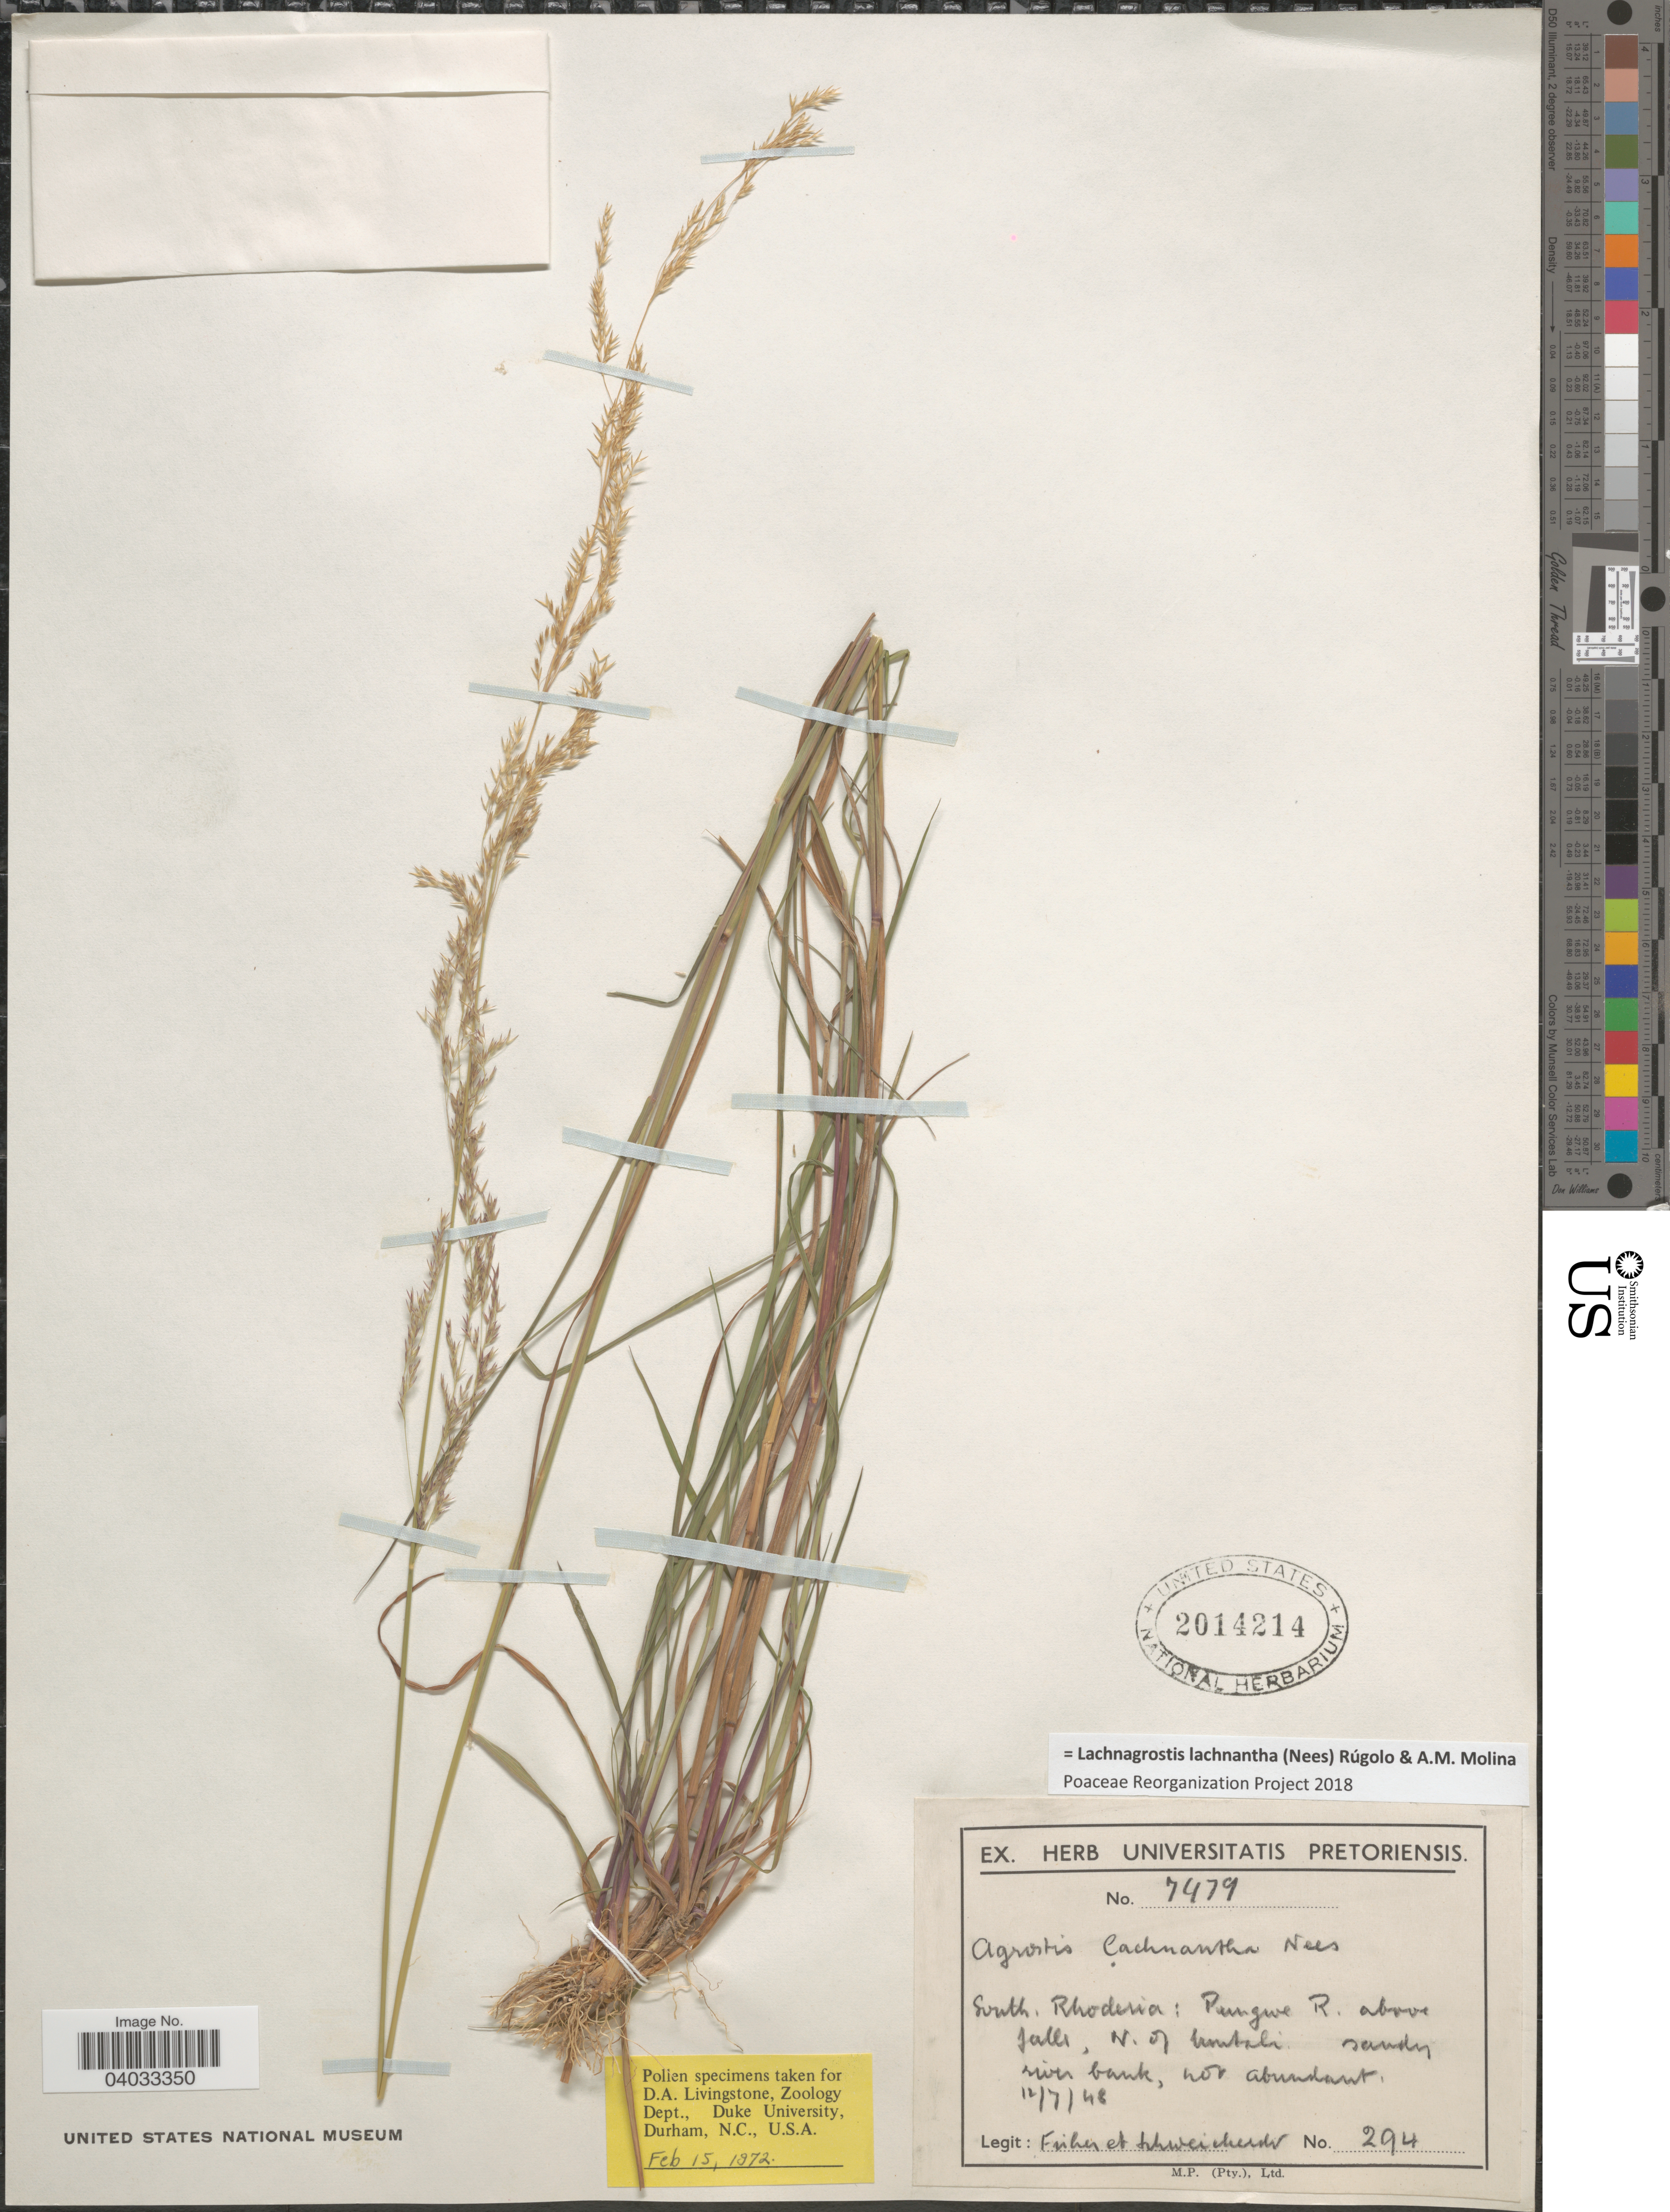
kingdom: Plantae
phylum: Tracheophyta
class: Liliopsida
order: Poales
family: Poaceae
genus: Lachnagrostis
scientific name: Lachnagrostis lachnantha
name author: (Nees) Rúgolo & A.M. Molina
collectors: -- Fisher & -. Schweickerdt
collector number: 294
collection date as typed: Transcribed d/m/y: 12/7/48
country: Zimbabwe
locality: South. Rhodesia: Pungwe R. above falls, N. of Umtali.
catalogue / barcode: US 2014214